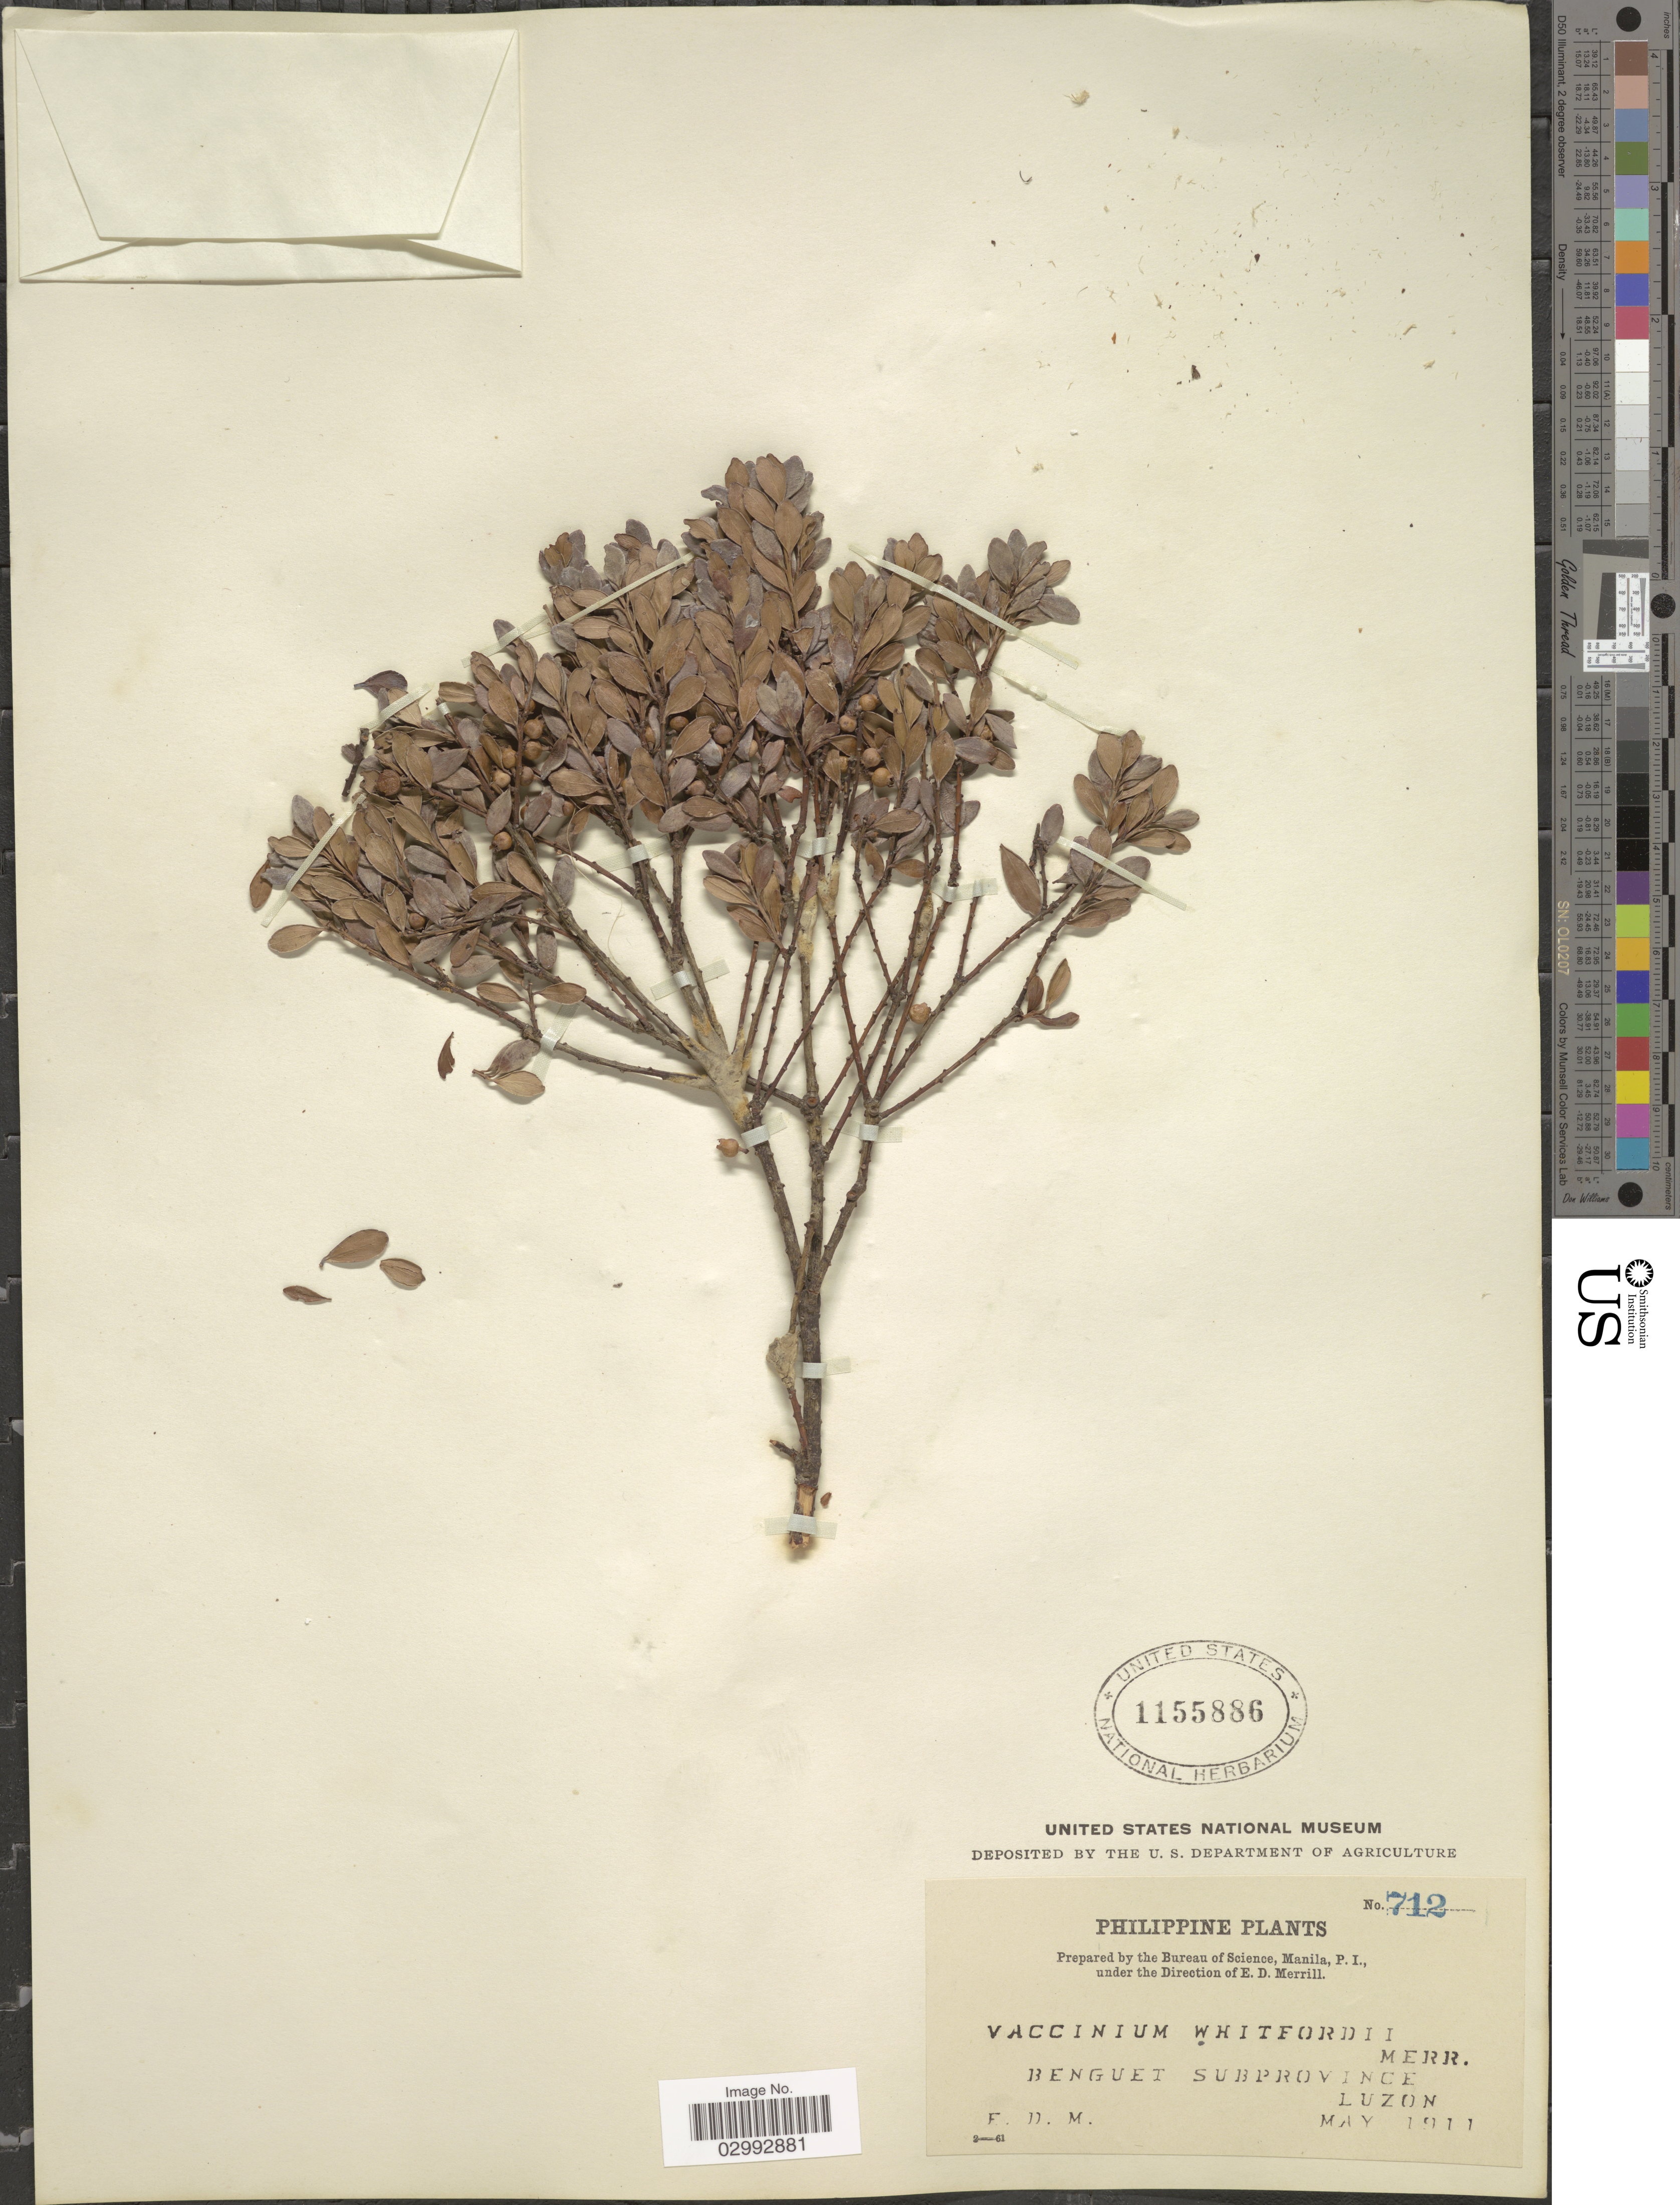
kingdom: Plantae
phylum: Tracheophyta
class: Magnoliopsida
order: Ericales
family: Ericaceae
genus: Vaccinium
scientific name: Vaccinium whitfordii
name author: Merr.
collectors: E. D. Merrill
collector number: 712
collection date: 1911-05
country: Philippines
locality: Benguet Subprovince. Luzon.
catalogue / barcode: US 1155886